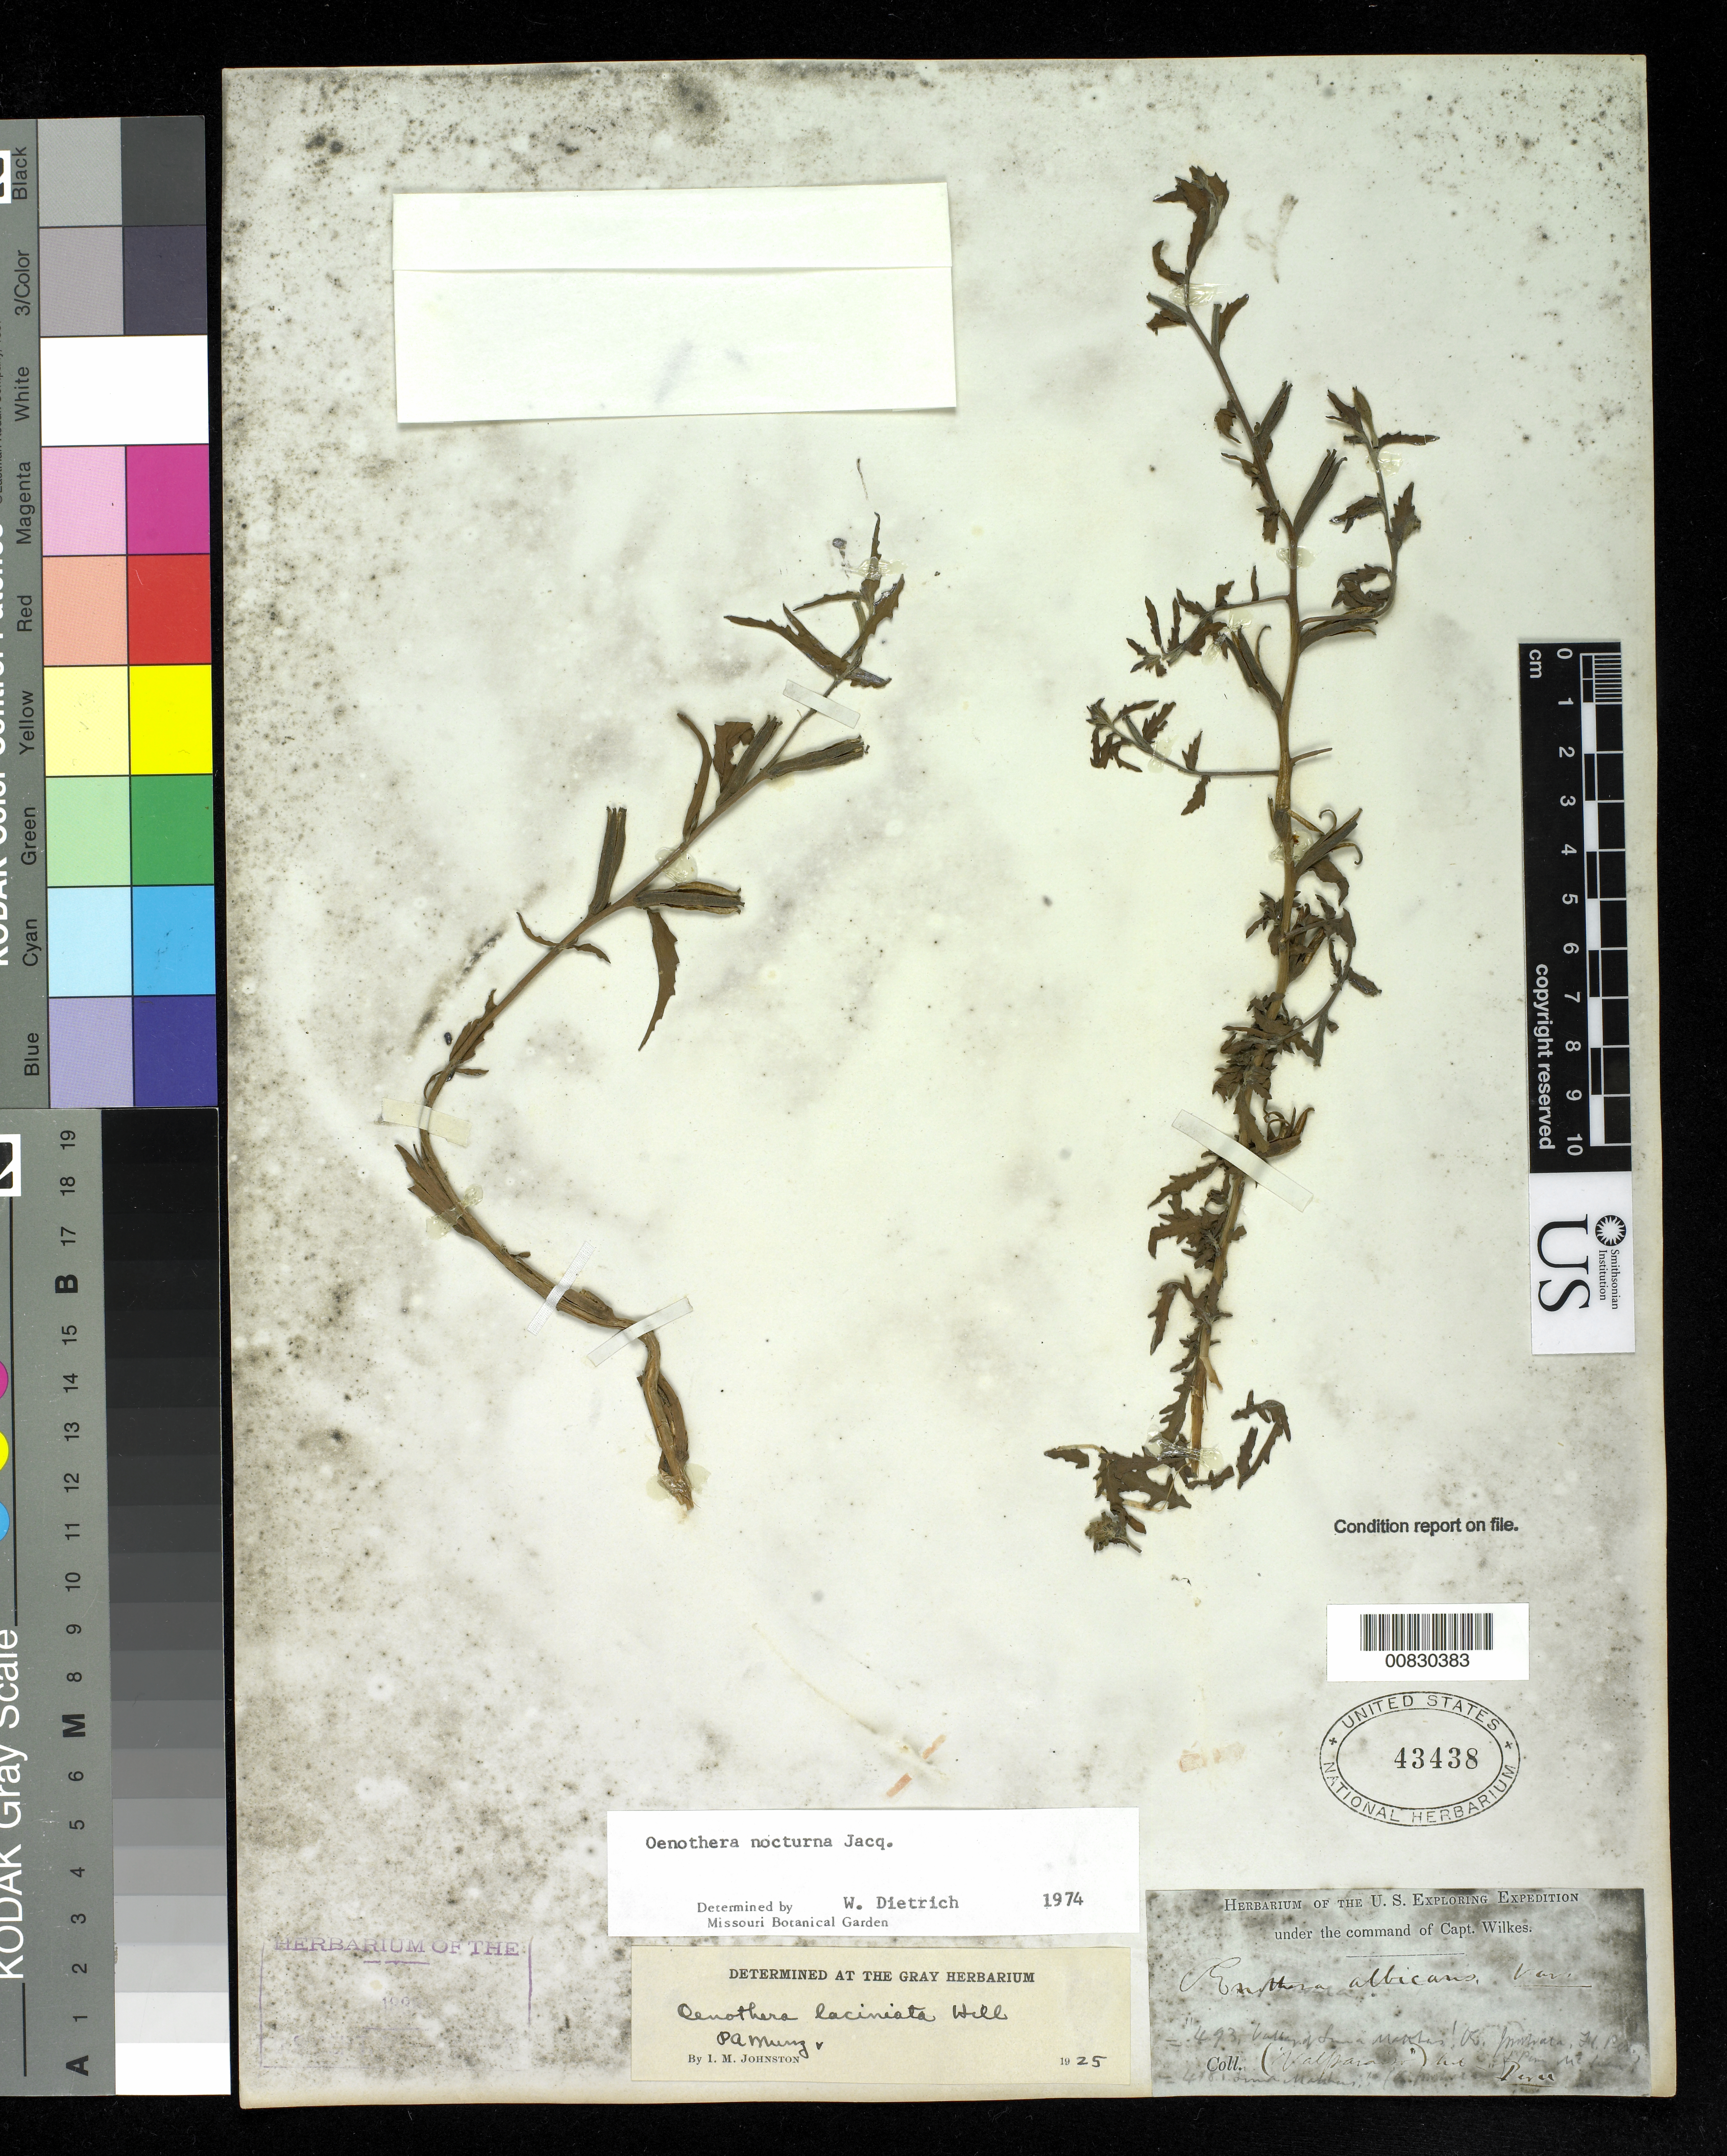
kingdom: Plantae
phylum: Tracheophyta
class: Magnoliopsida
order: Myrtales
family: Onagraceae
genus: Oenothera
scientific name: Oenothera nocturna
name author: Jacq.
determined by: Dietrich, W.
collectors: Wilkes Explor. Exped.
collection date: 1838/1842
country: Chile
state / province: Valparaíso (V)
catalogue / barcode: US 43438